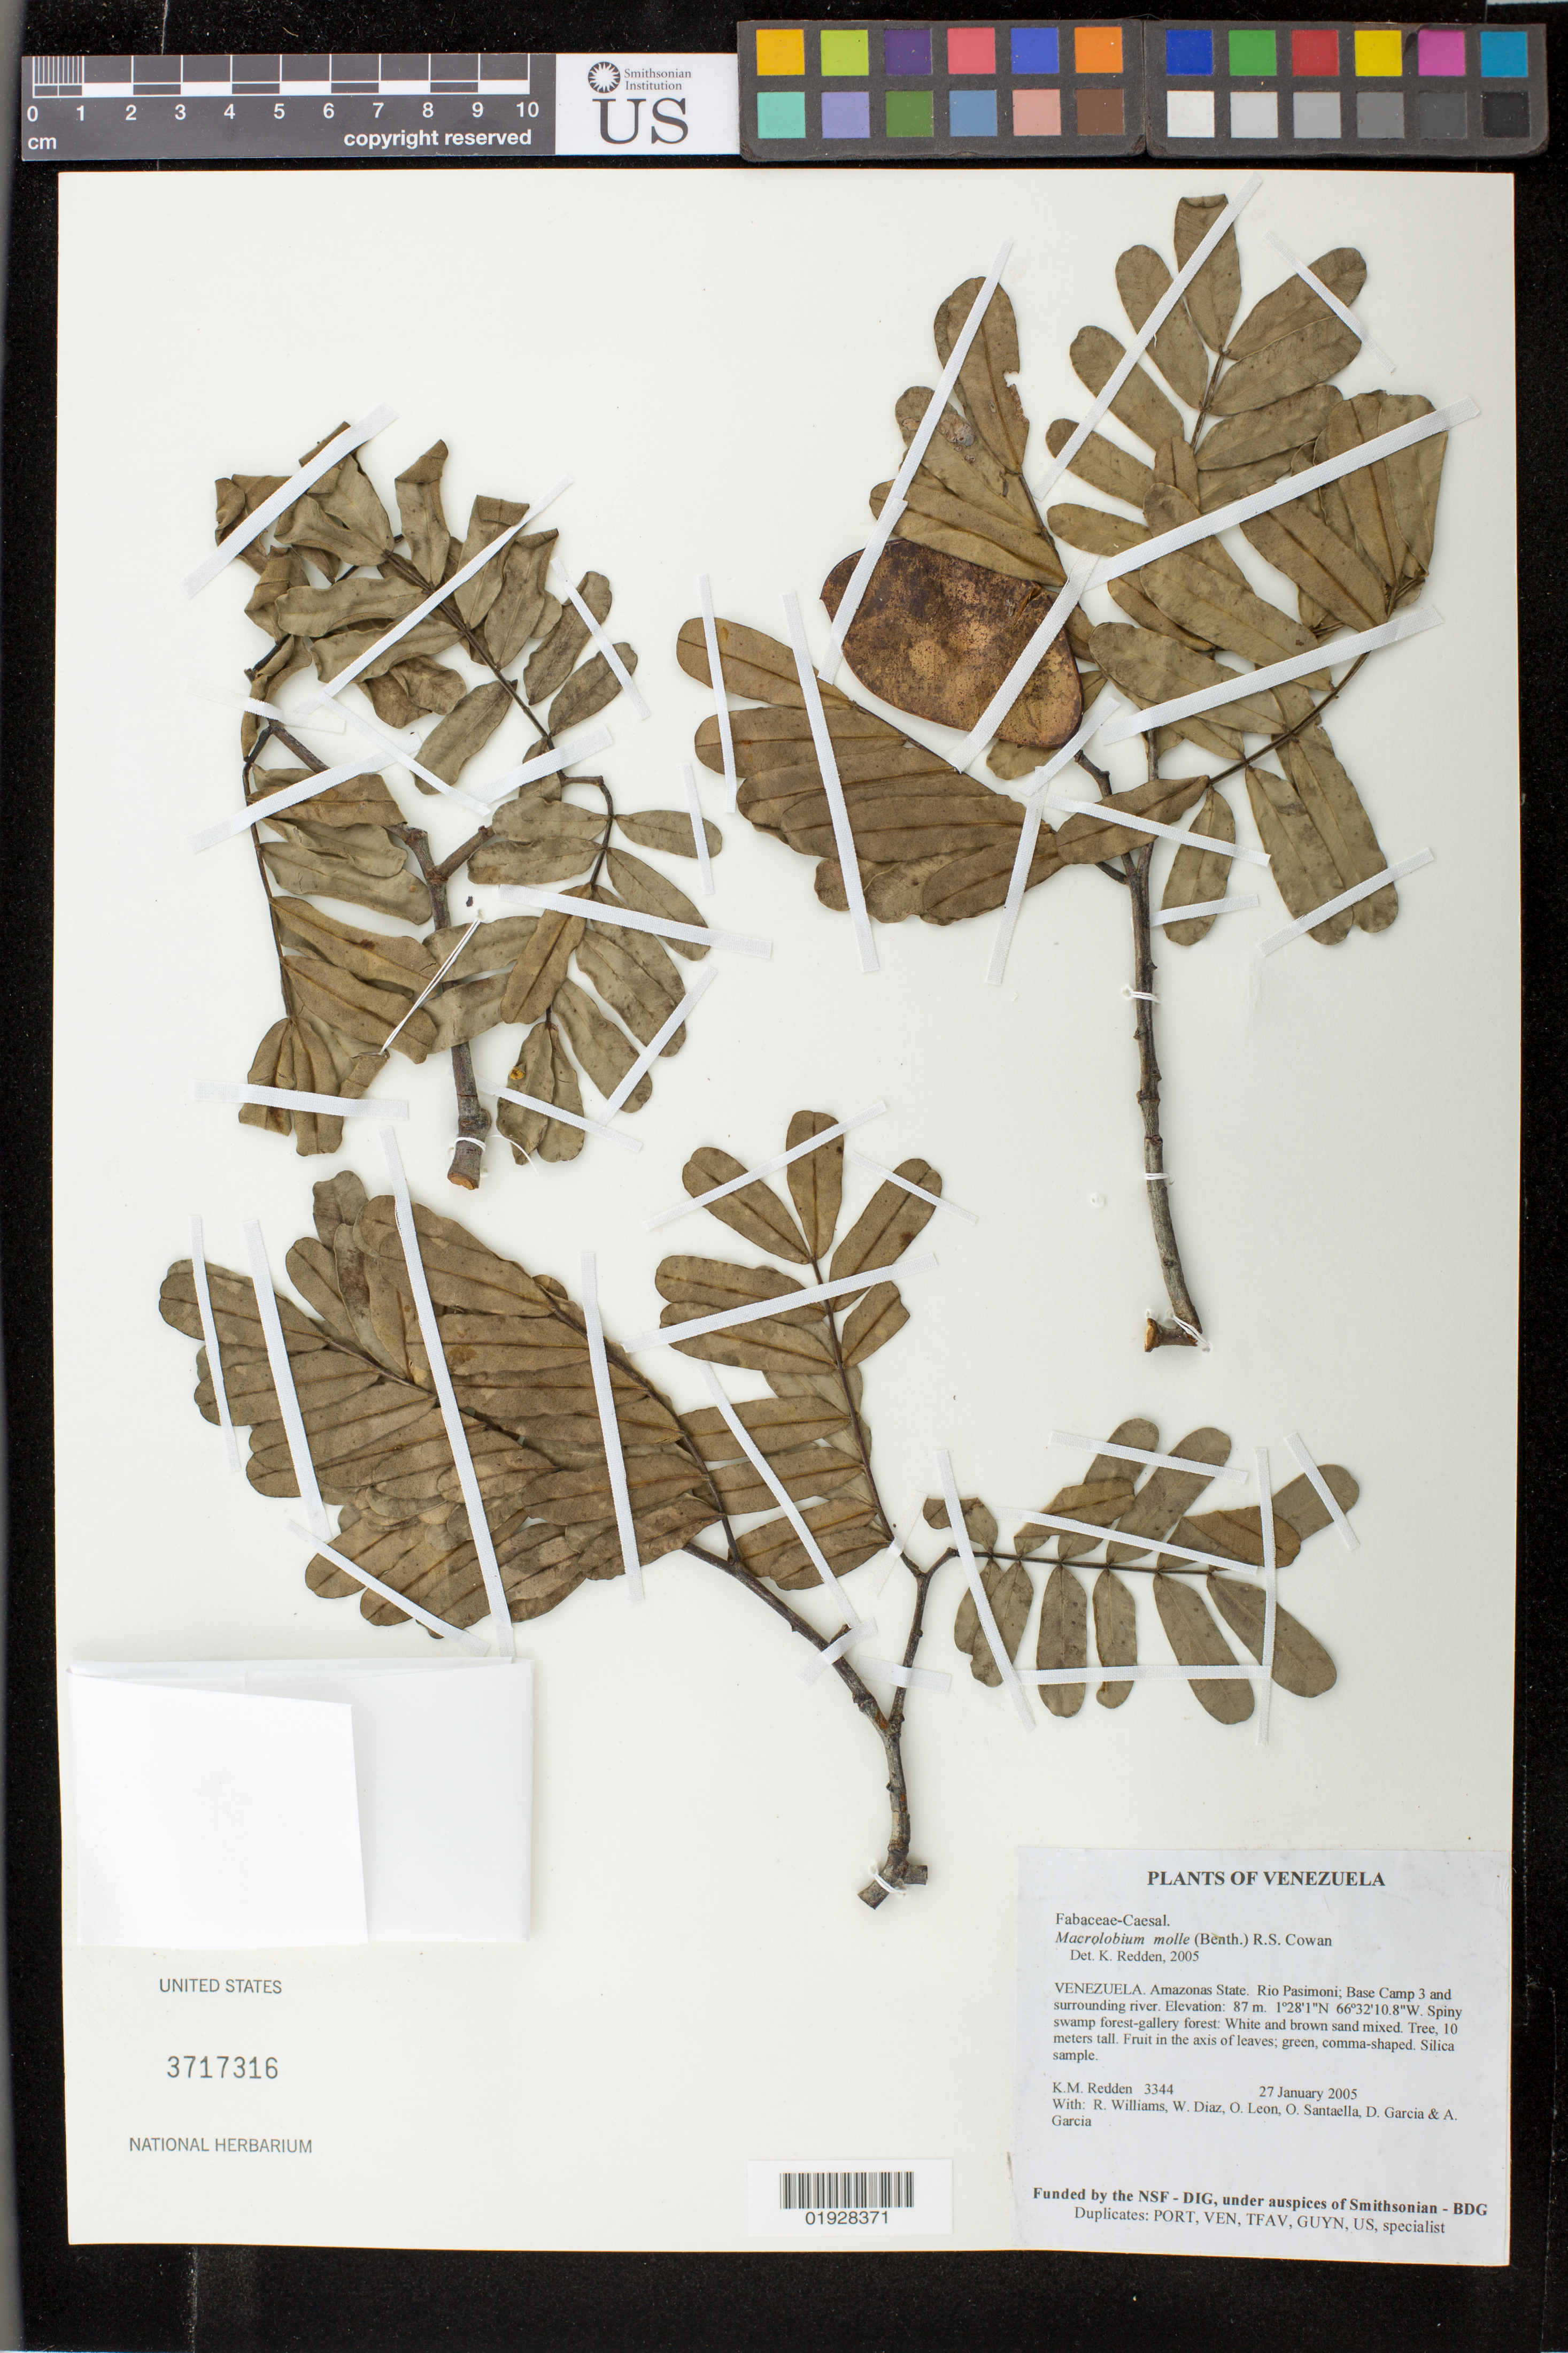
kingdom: Plantae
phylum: Tracheophyta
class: Magnoliopsida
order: Fabales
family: Fabaceae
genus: Macrolobium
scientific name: Macrolobium molle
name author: (Benth.) R.S. Cowan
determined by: Redden, K. M.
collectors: K. M. Redden, R. Williams, W. Díaz P., O. León, O. Santaella, D. Garcia & A. Garcia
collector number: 3344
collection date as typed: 27 January 2005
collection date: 2005-01-27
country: Venezuela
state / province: Amazonas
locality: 04 - Rio Pasimoni; Base Camp 3 and surrounding river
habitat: Spiny swamp forest-gallery forest. White and brown sand mixed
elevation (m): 87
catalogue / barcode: US 3717316